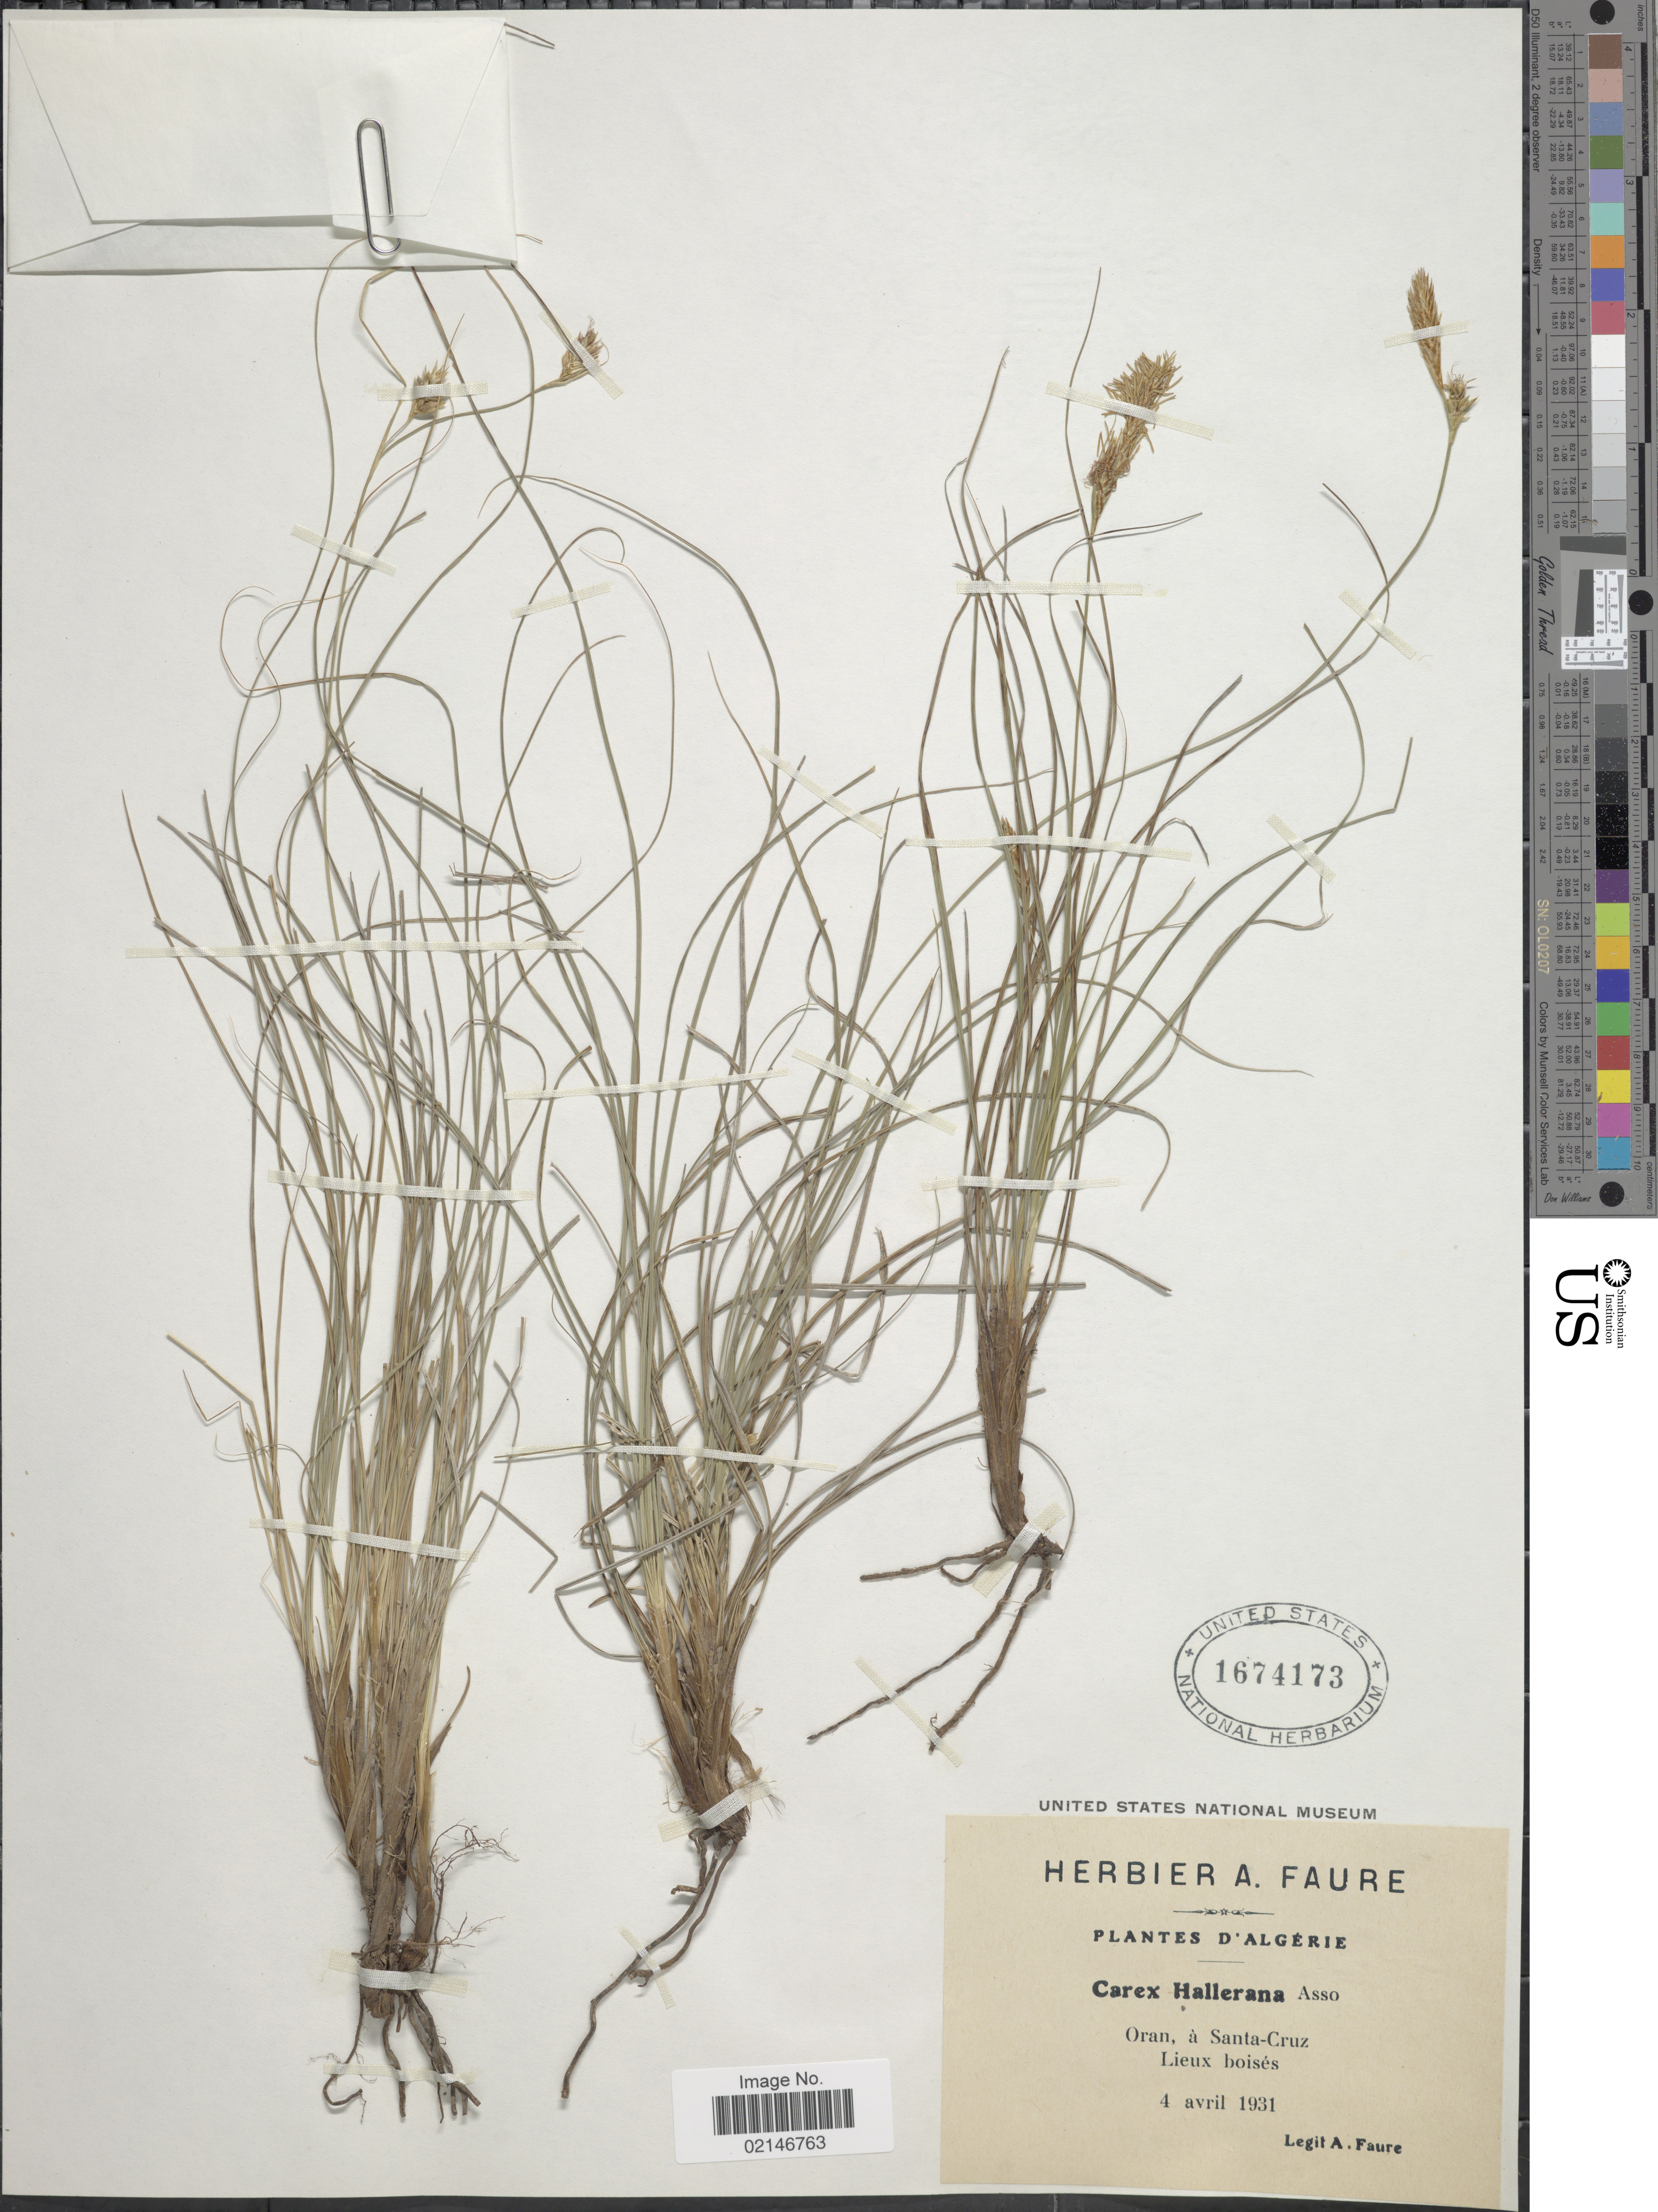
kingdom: Plantae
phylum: Tracheophyta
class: Liliopsida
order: Poales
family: Cyperaceae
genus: Carex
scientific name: Carex halleriana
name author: Asso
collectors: A. Faure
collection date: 1931-04-04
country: Algeria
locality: D'Algerie, Oran, a Santa Cruz Lieux boises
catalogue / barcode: US 1674173